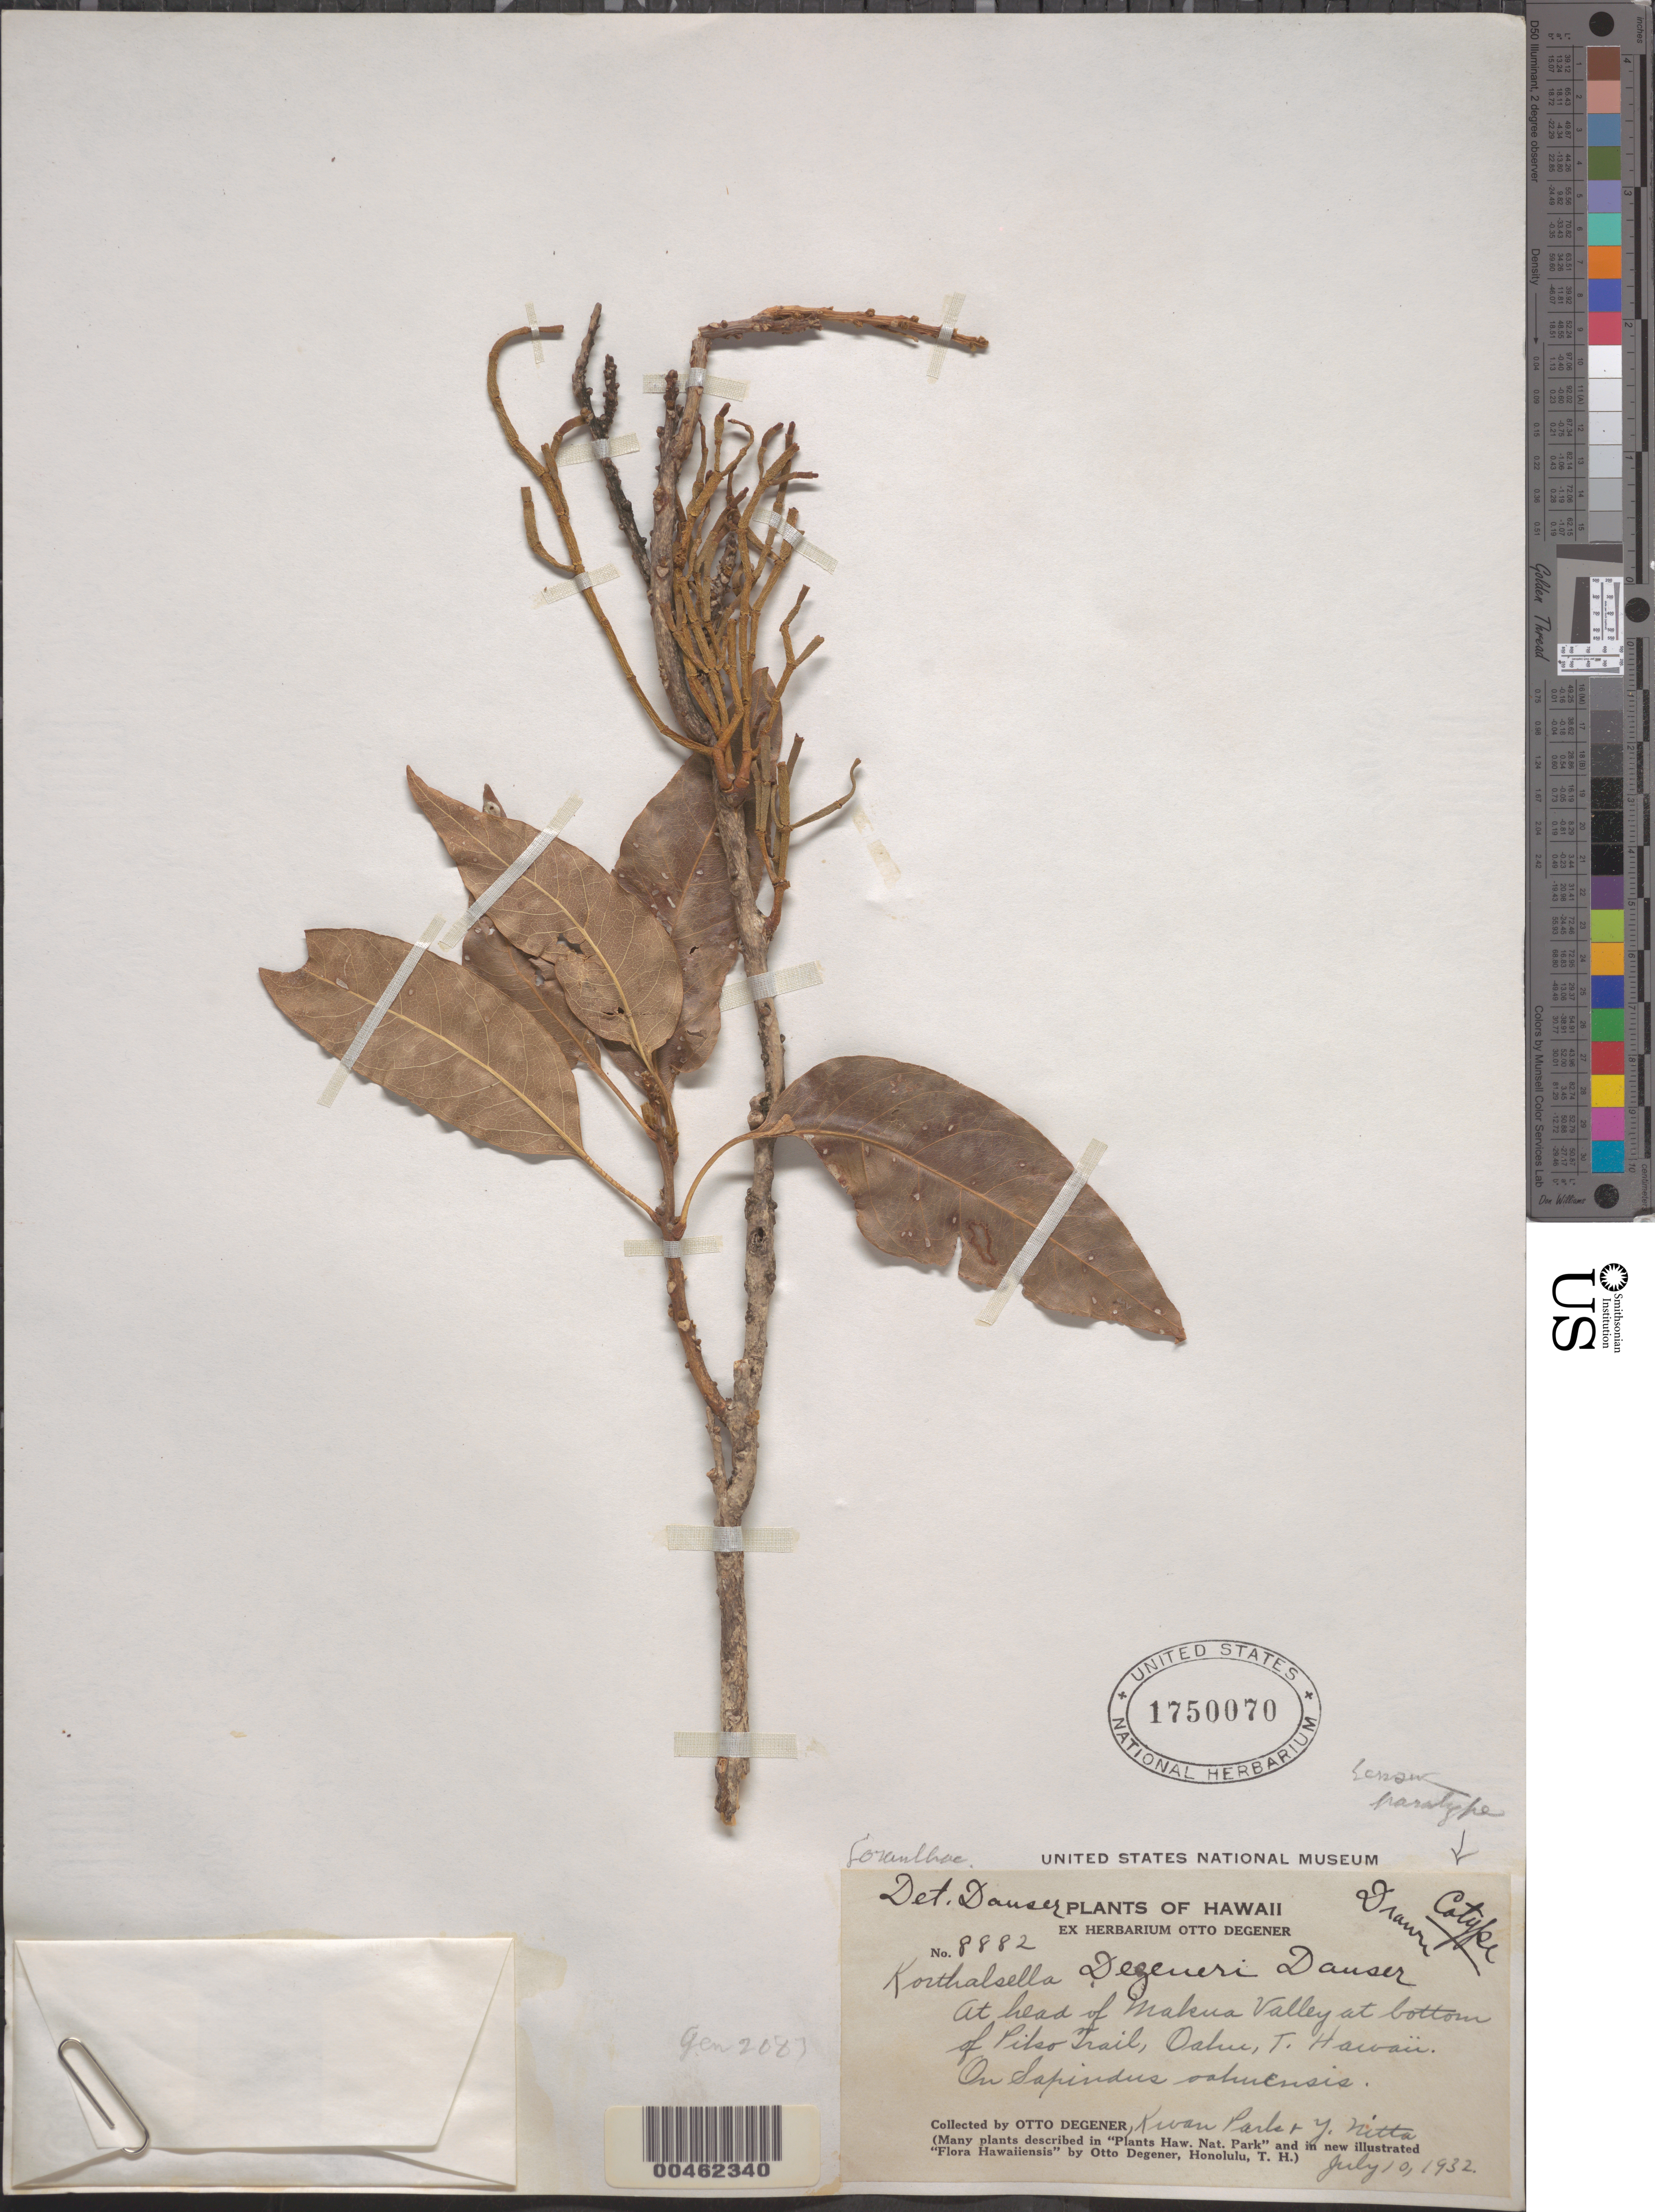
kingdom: Plantae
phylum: Tracheophyta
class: Magnoliopsida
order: Santalales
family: Viscaceae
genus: Korthalsella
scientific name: Korthalsella degeneri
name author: Danser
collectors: O. Degener, K. Park & Y. Nitta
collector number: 8882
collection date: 1932-07-10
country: United States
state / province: Hawaii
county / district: Honolulu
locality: At head of Makua Valley at bottom of Piko Trail, Oahu, T. Hawaii.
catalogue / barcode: US 1750070